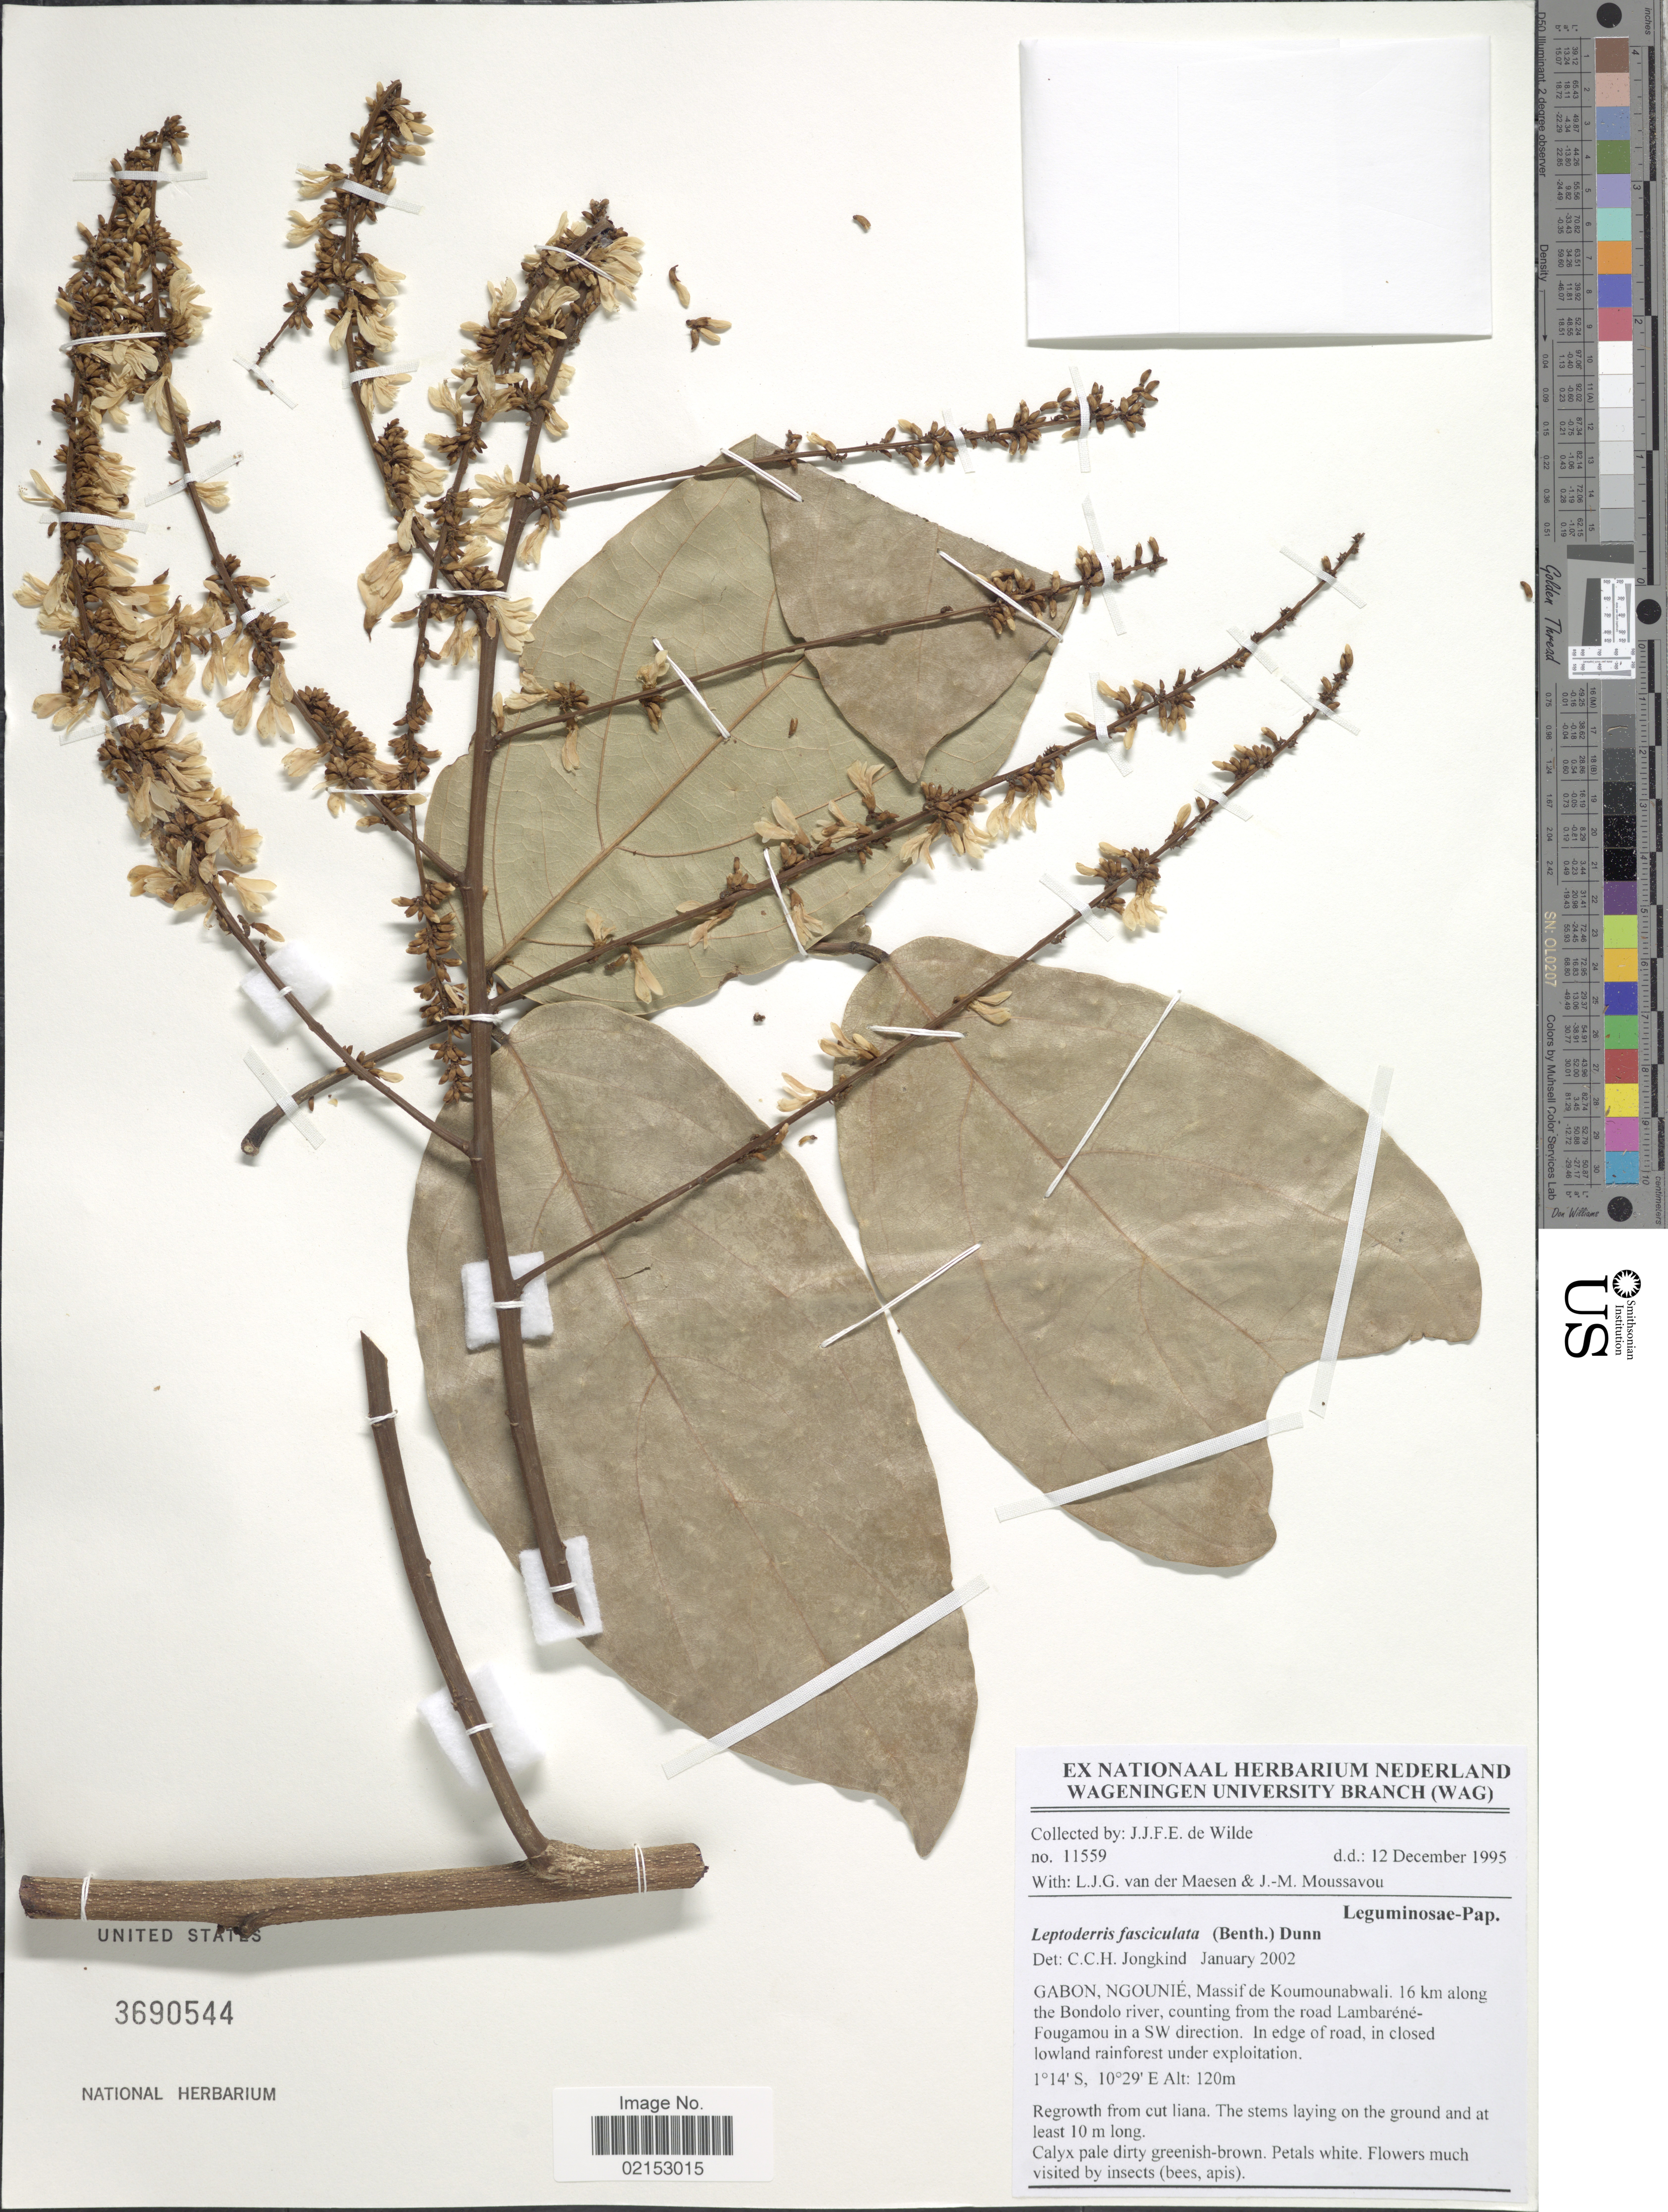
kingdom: Plantae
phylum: Tracheophyta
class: Magnoliopsida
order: Fabales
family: Fabaceae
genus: Leptoderris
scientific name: Leptoderris fasciculata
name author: (Benth.) Dunn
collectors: J.J. de Wilde, L. van der Maesen & J. Moussavou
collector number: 11559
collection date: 1995-12-12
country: Gabon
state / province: Ngounie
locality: Massif de Koumounabwali. 16 km along the Bondolo river, counting from the road Lambaréné-Fougamou in a SW direction. In edge of road, in closed lowland rainforest under exploitation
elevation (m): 120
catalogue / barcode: US 3690544